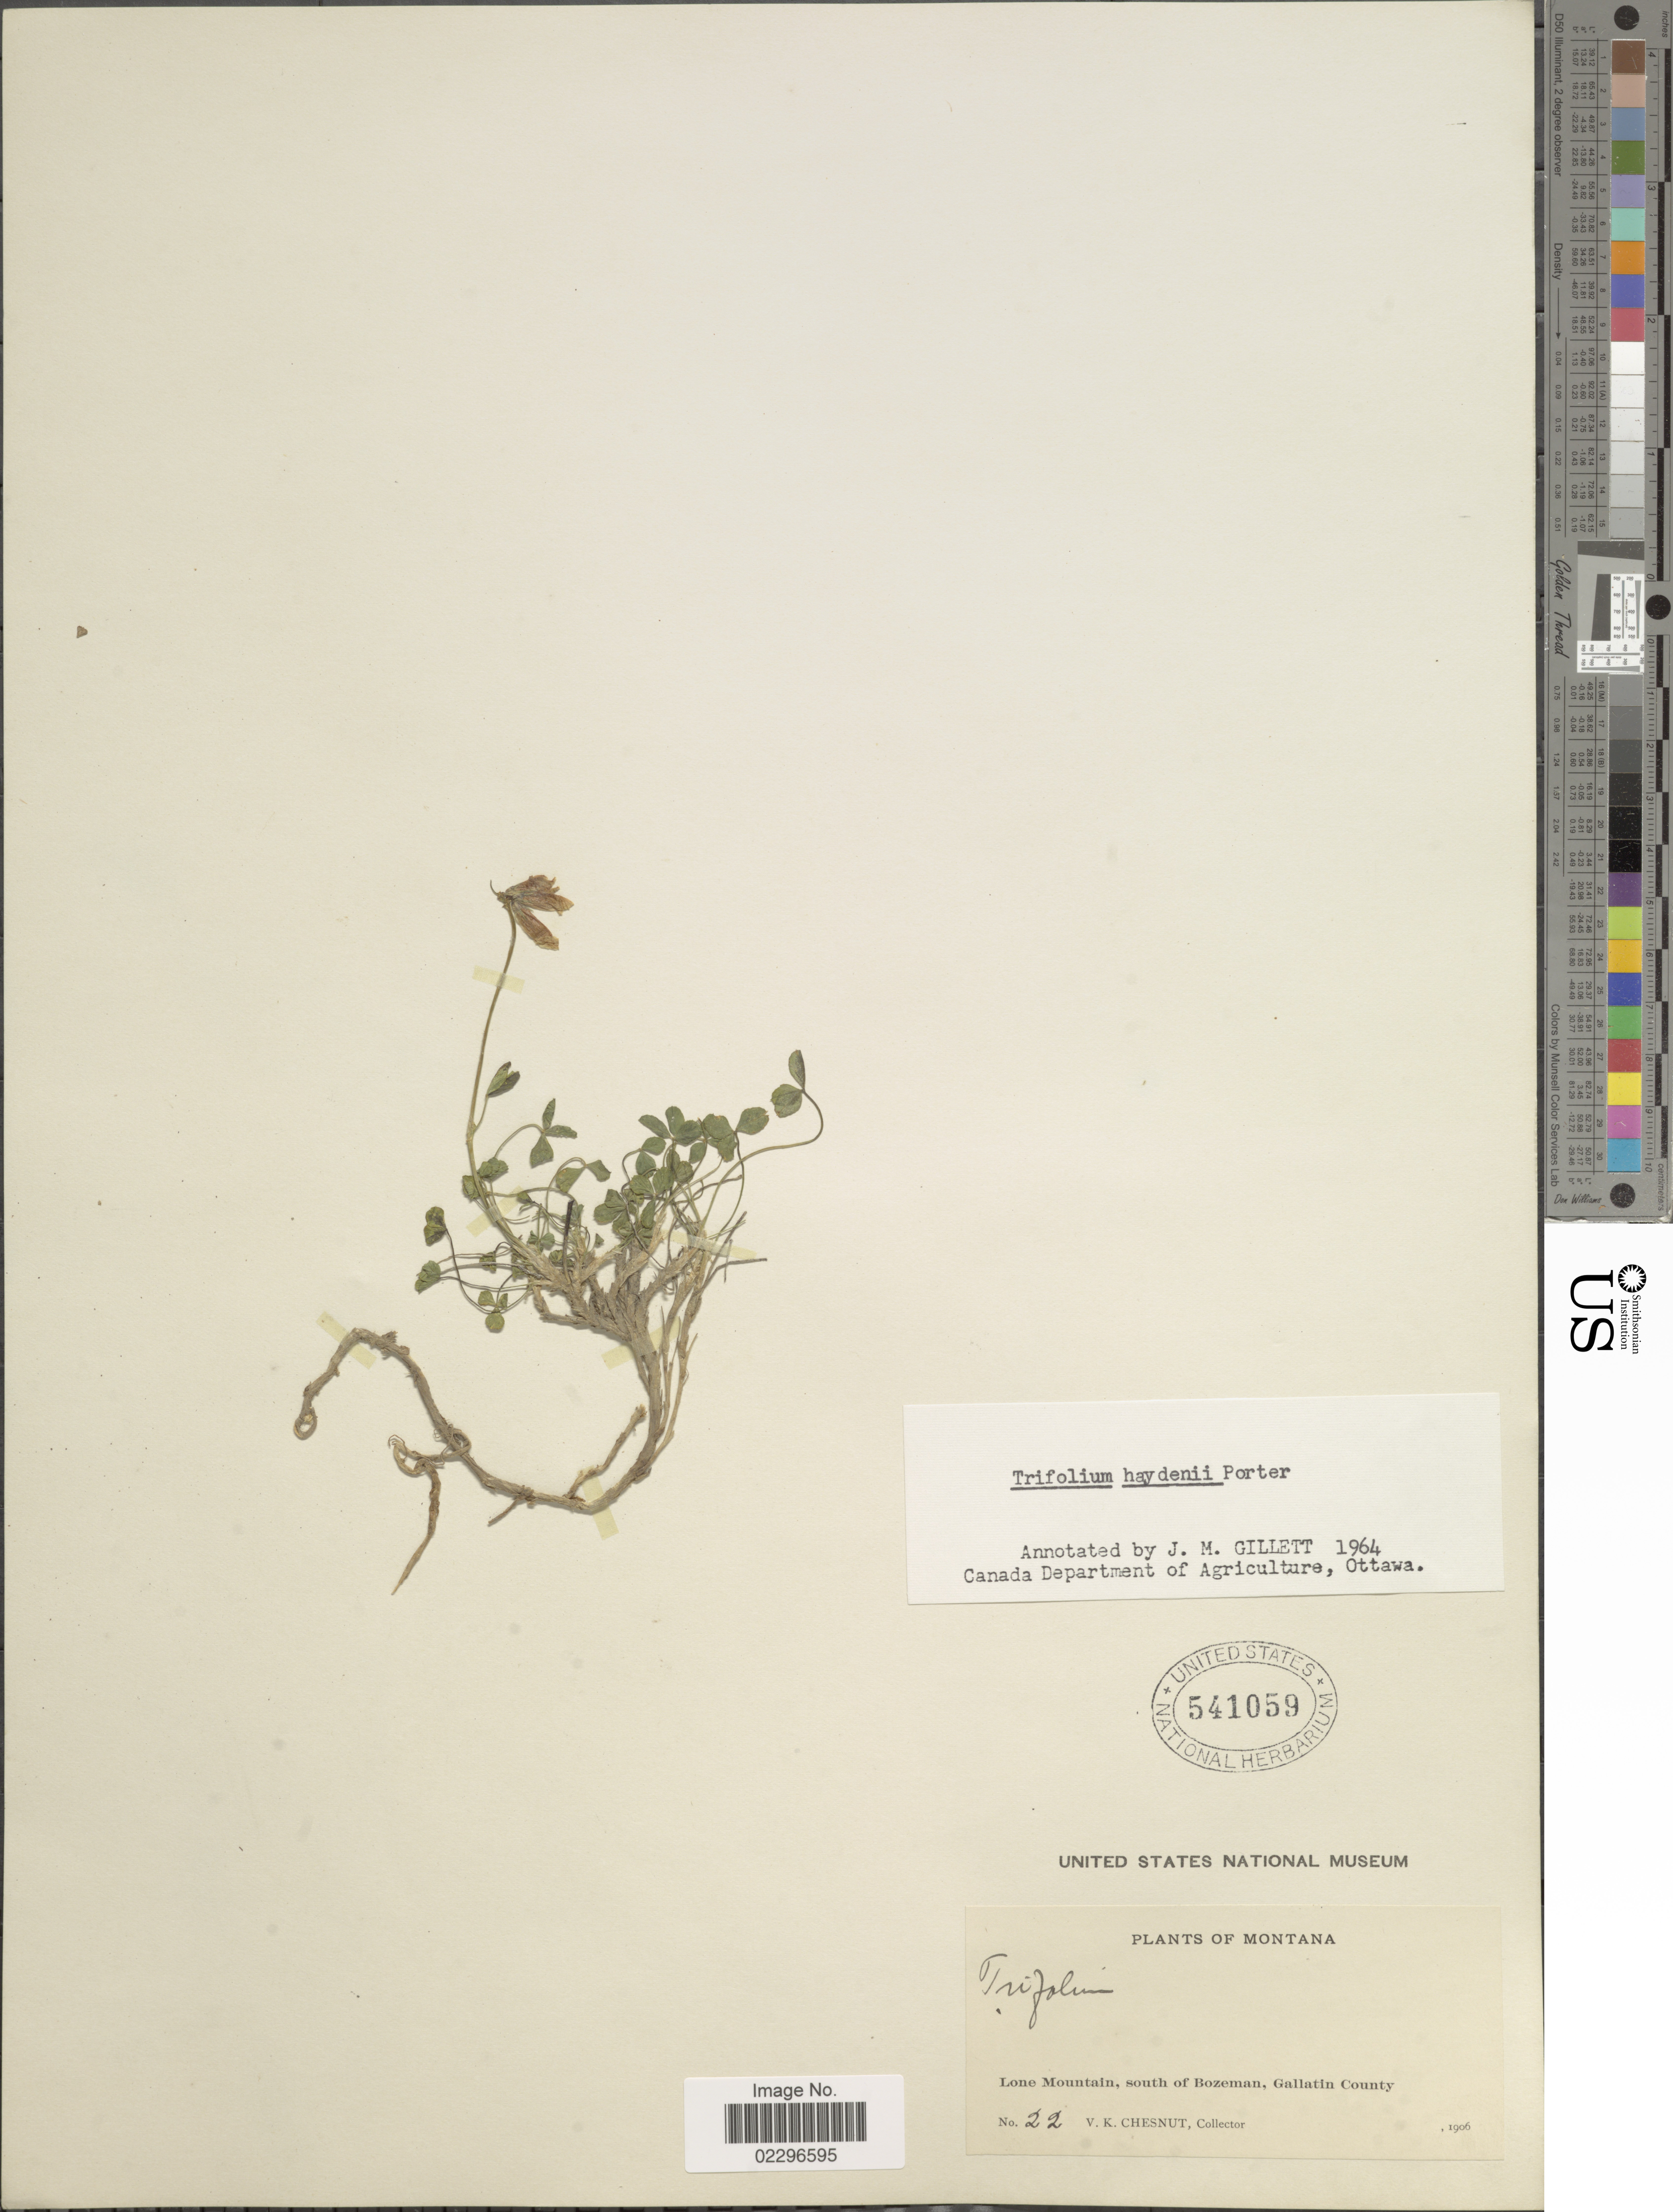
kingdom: Plantae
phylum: Tracheophyta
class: Magnoliopsida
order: Fabales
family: Fabaceae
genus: Trifolium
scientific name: Trifolium haydeni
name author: Porter in Hayden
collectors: V. Chesnut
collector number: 22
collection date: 1906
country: United States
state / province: Montana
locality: Lone Mountain, south of Bozeman, Gallatin County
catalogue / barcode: US 541059